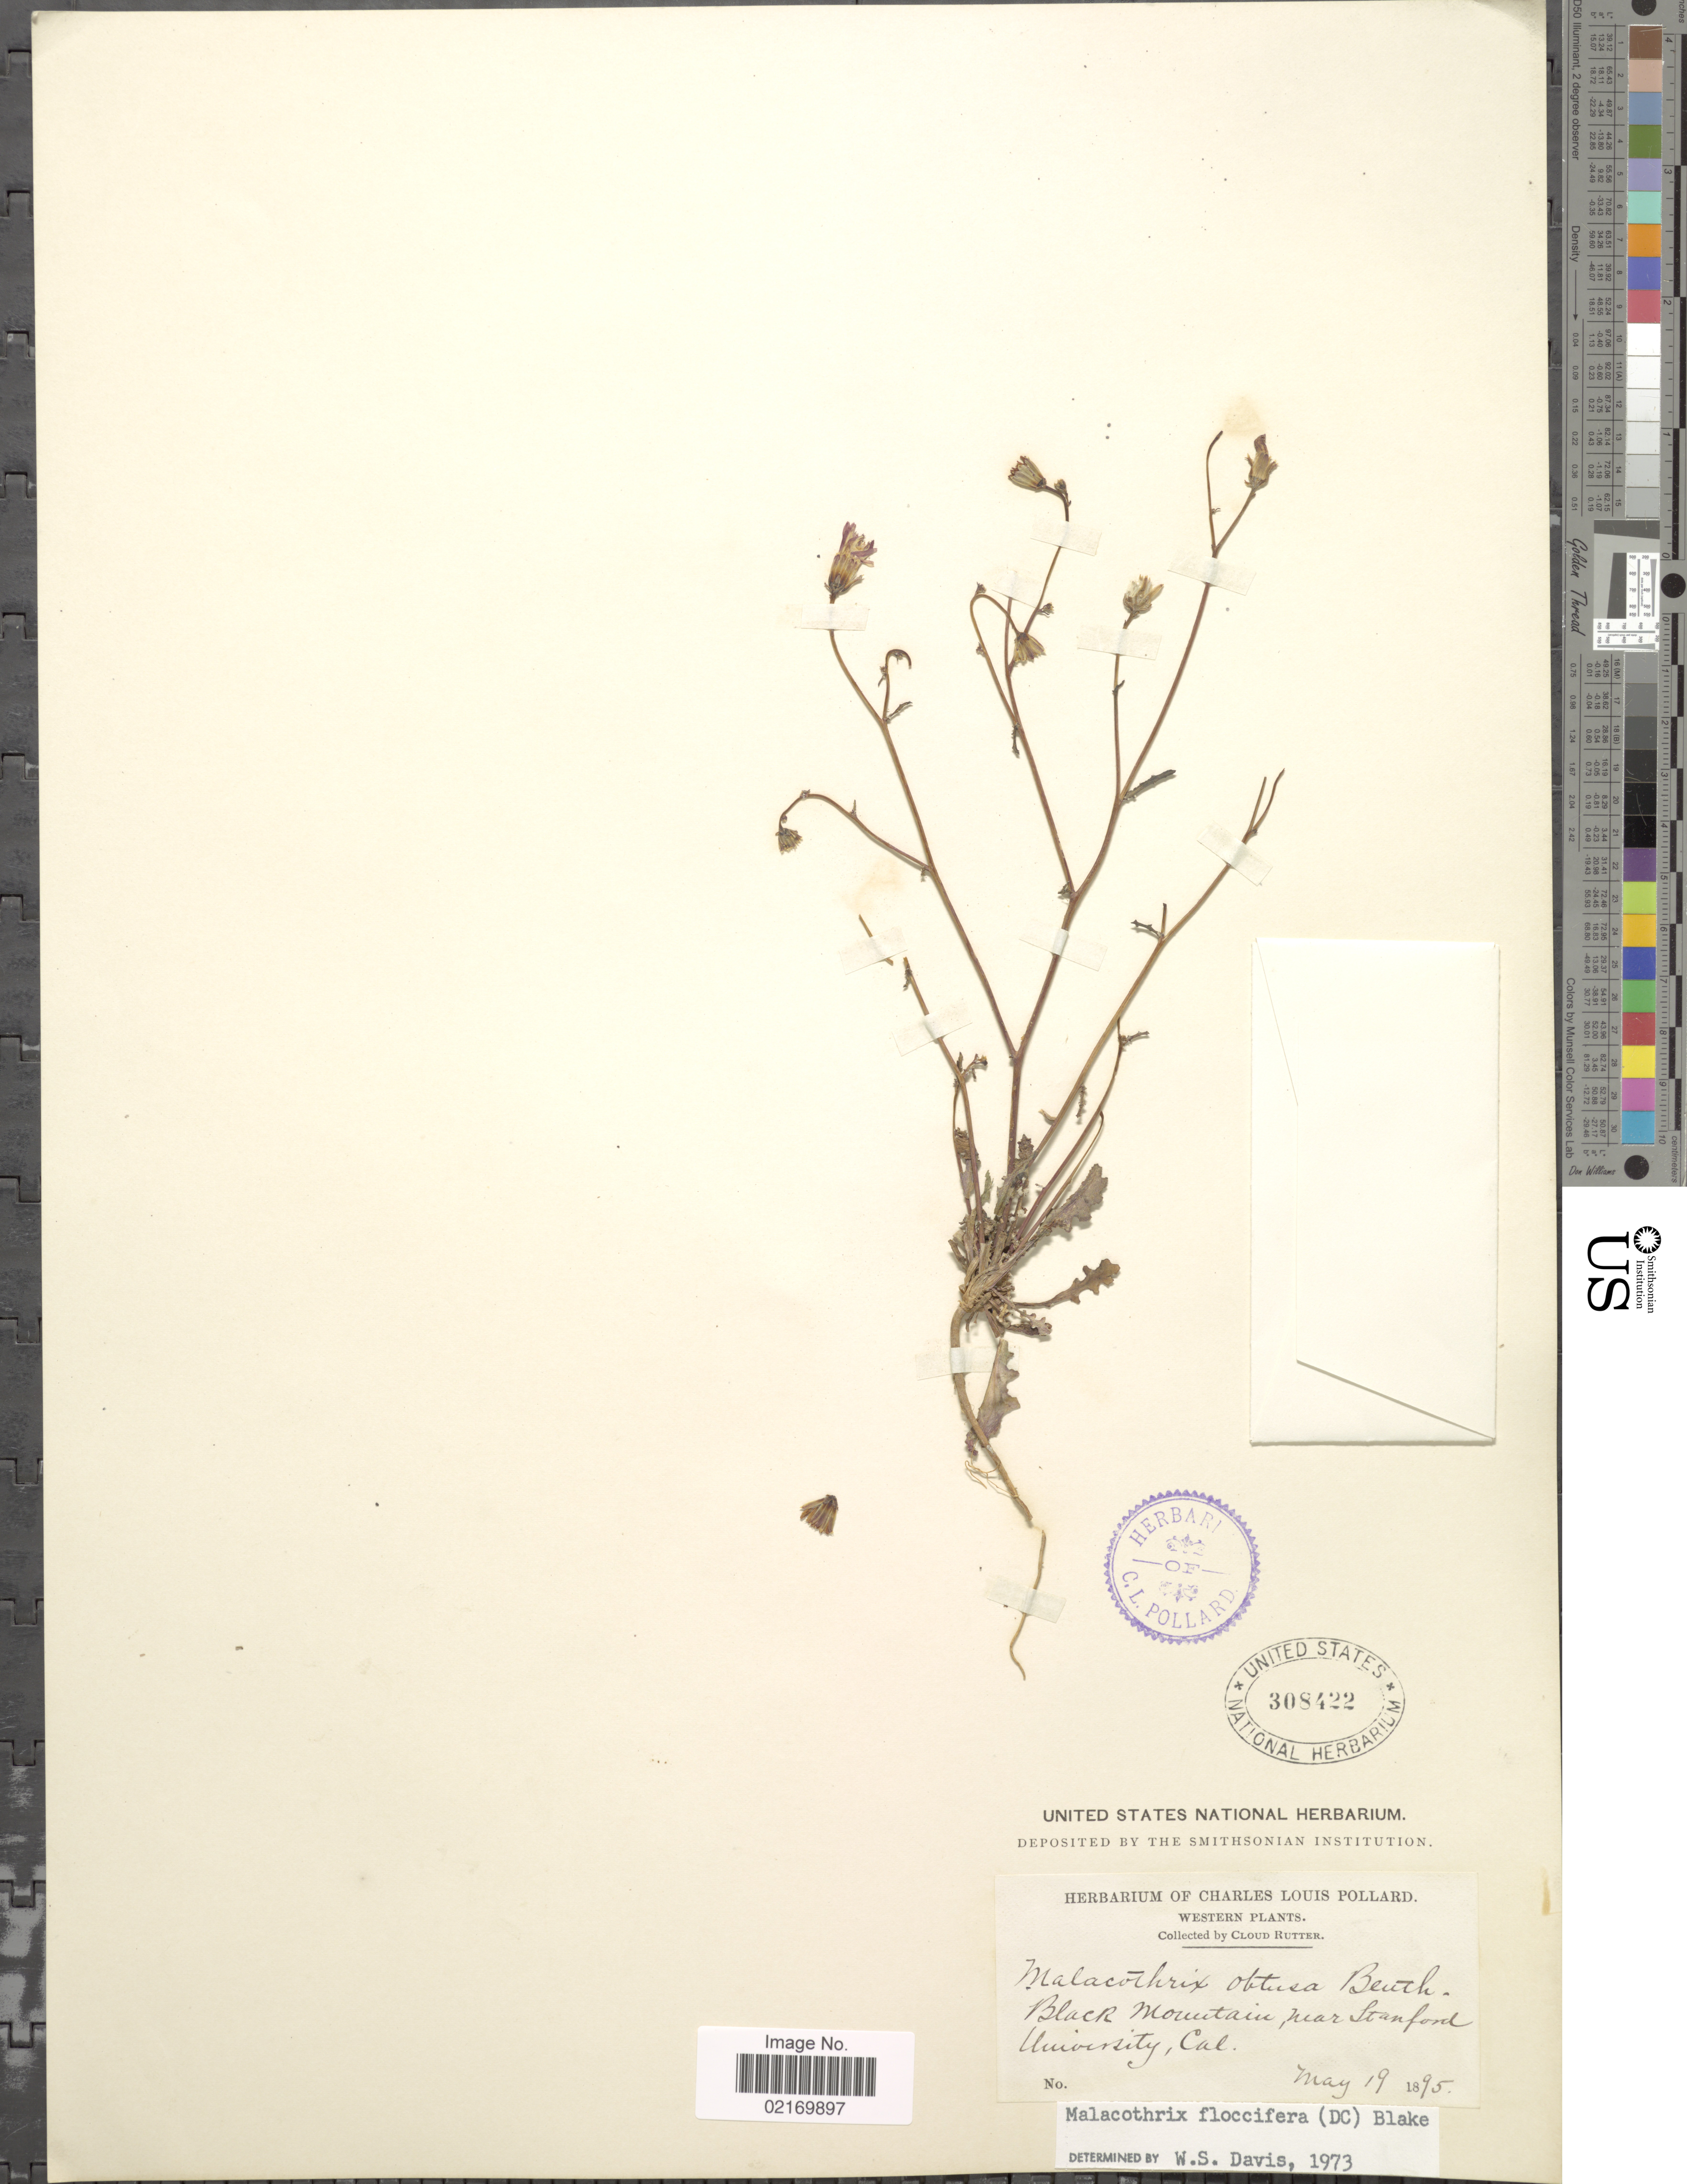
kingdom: Plantae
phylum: Tracheophyta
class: Magnoliopsida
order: Asterales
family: Asteraceae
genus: Malacothrix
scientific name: Malacothrix floccifera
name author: (DC.) S.F. Blake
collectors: C. Rutter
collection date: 1895-05-19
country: United States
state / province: California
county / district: Santa Clara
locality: Western, Black Mountain, near Stanford University, Cal.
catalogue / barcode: US 308422